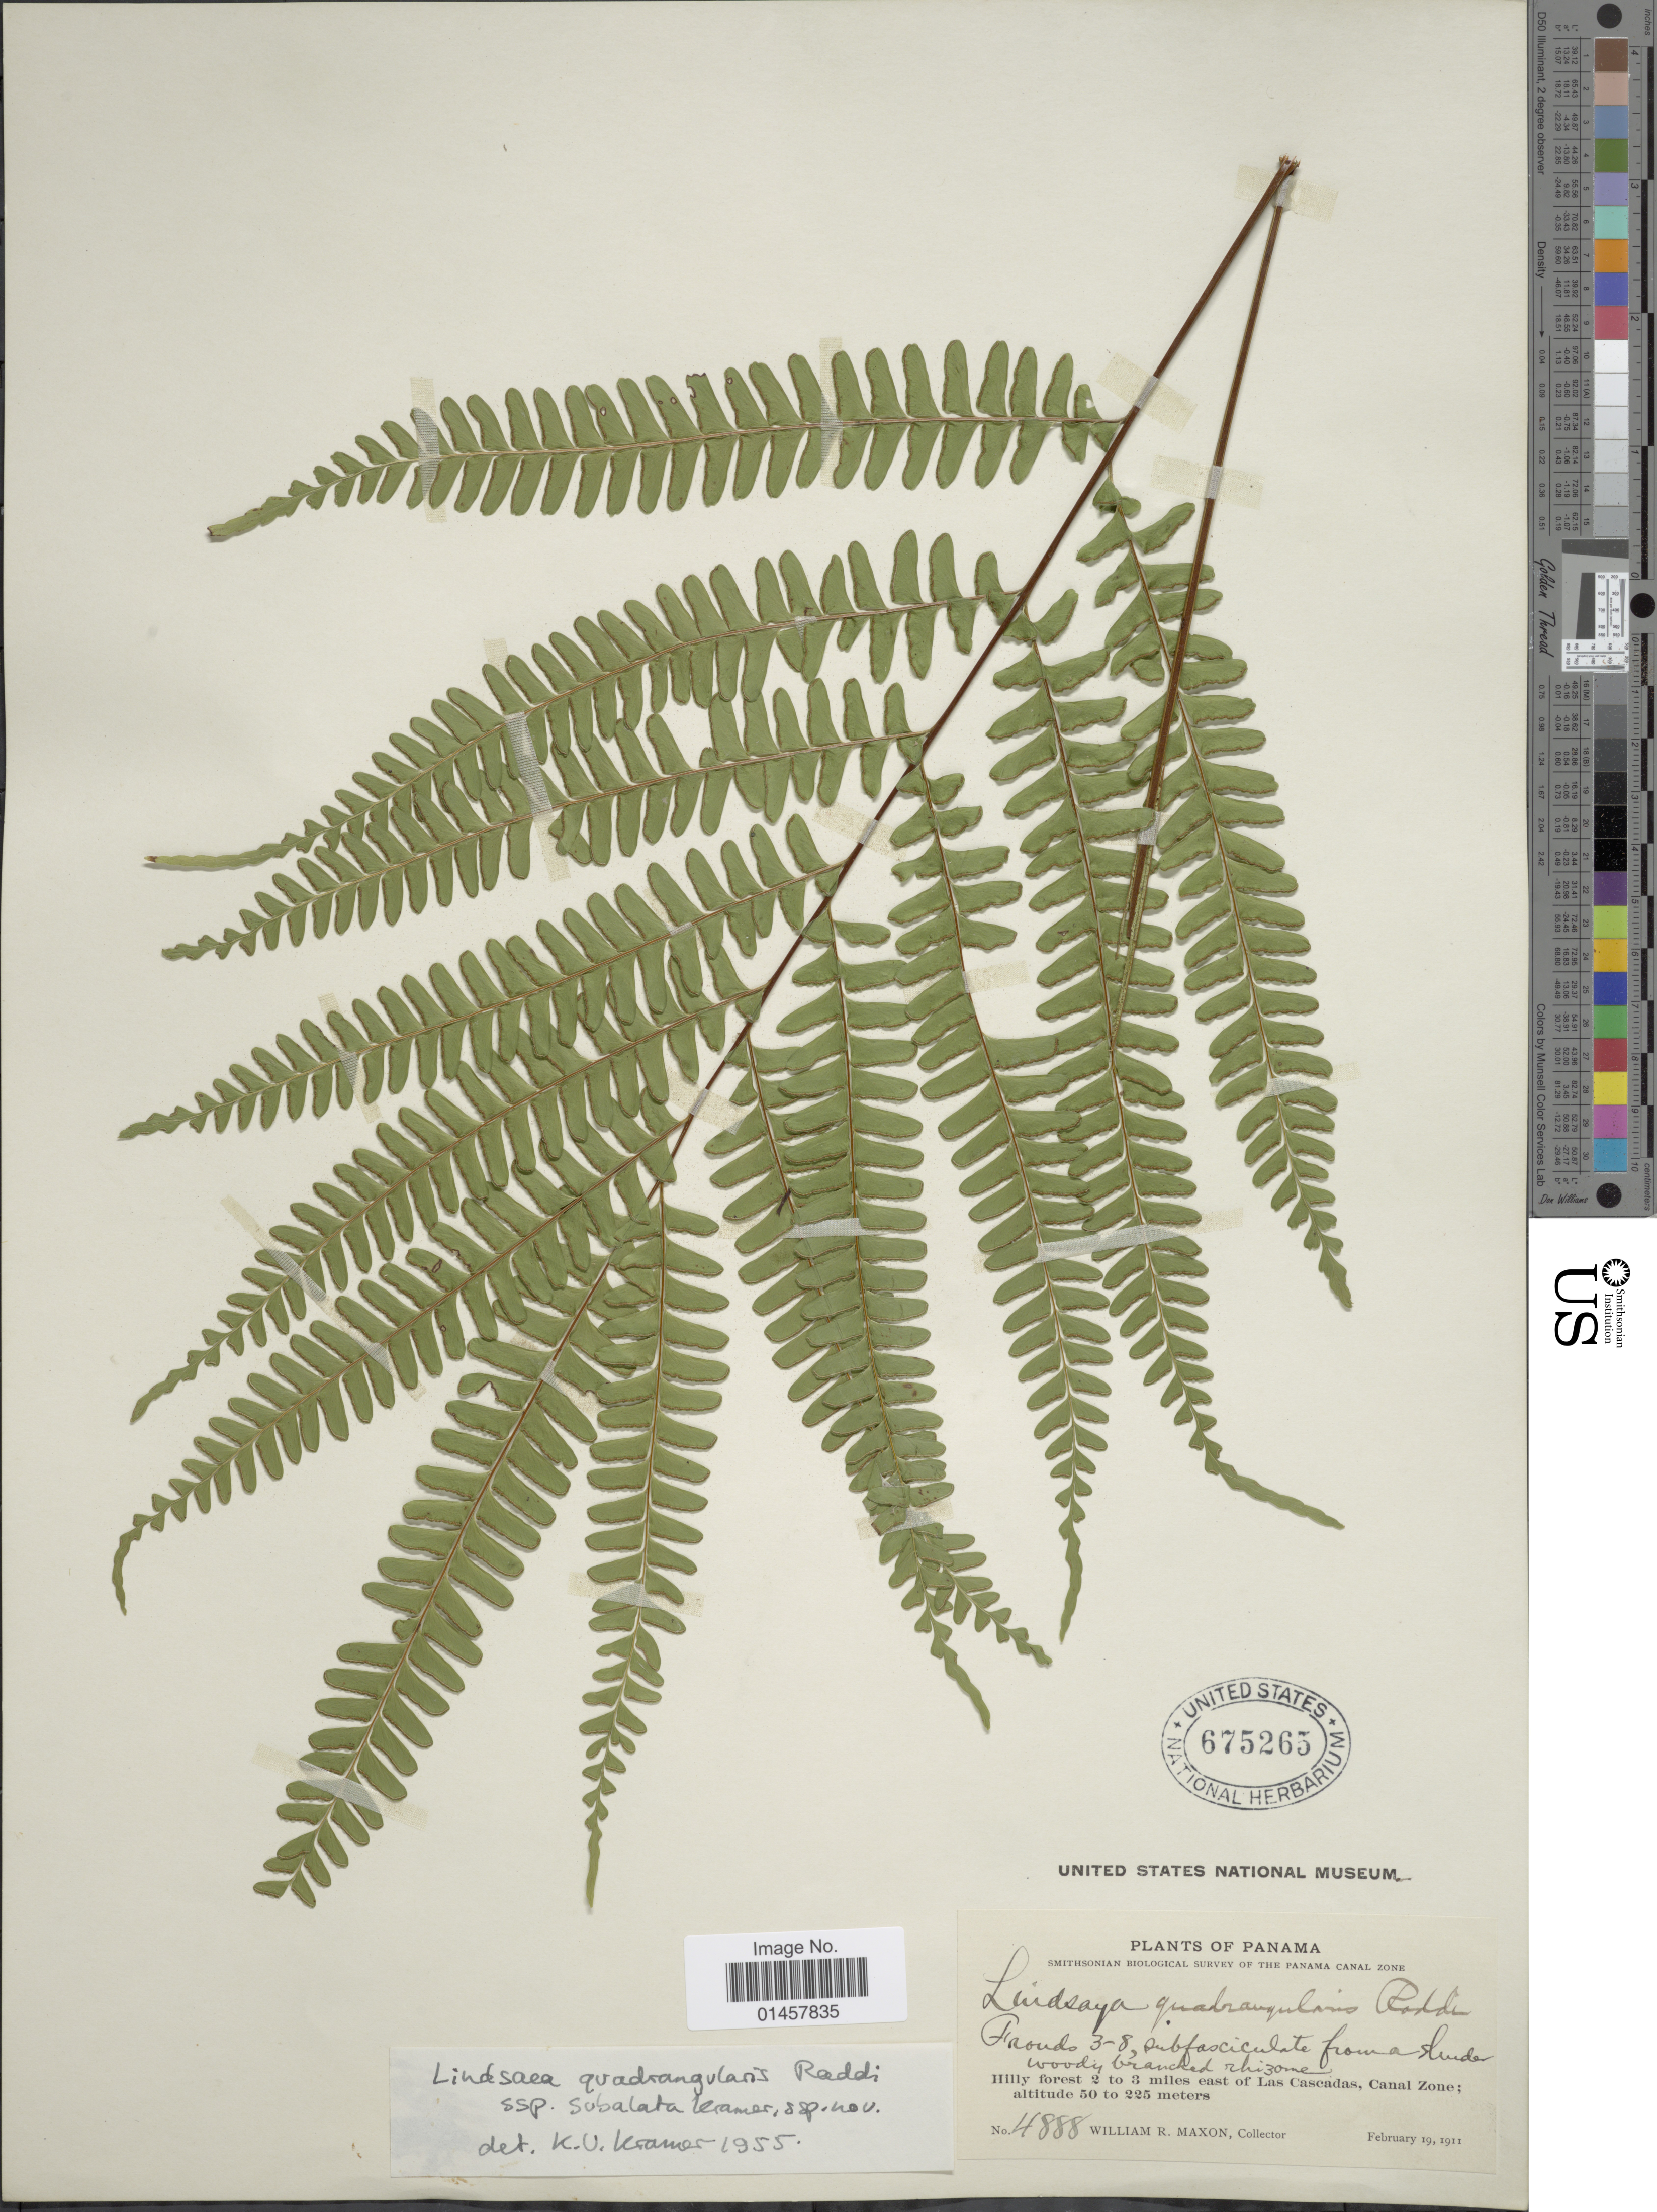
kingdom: Plantae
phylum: Tracheophyta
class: Polypodiopsida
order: Polypodiales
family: Lindsaeaceae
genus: Lindsaea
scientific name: Lindsaea quadrangularis subsp. subalata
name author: K.U. Kramer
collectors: W. R. Maxon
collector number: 4888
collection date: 1911-02-19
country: Panama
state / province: Colón / Panamá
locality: Hilly forest 2 to 3 miles east of Las Cascadas, Canal Zone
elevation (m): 50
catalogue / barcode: US 675265